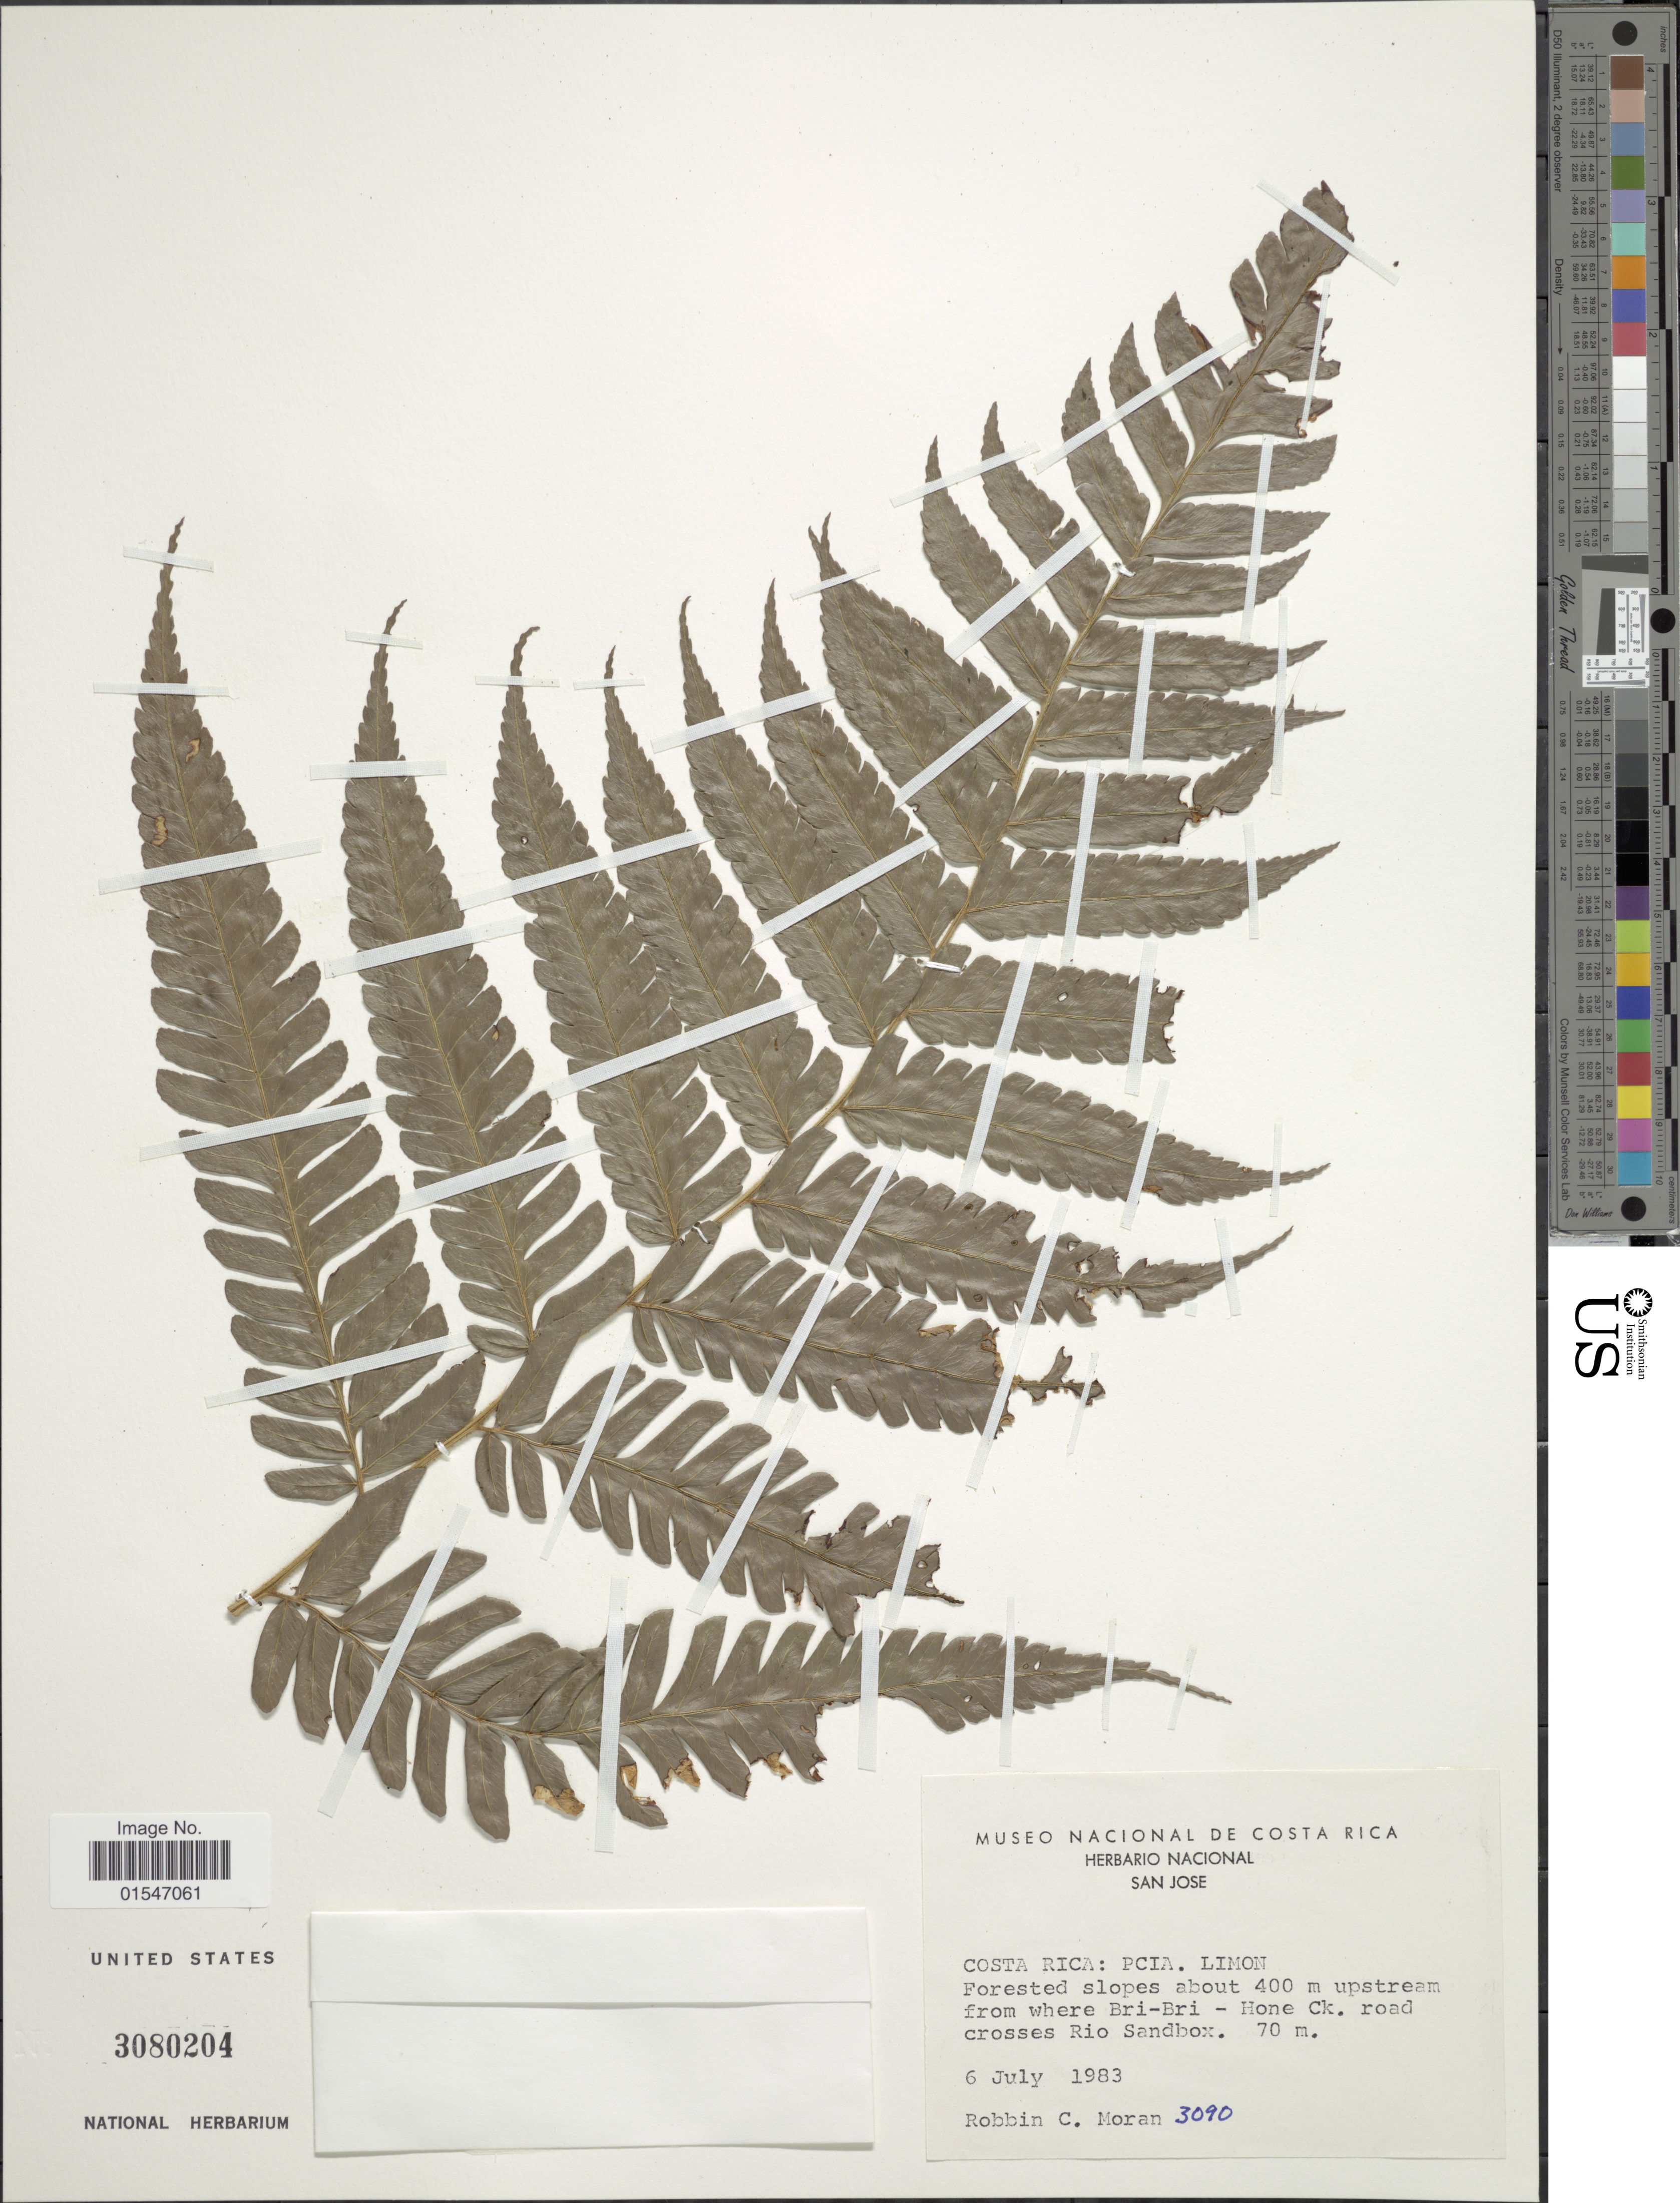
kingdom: Plantae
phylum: Tracheophyta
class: Polypodiopsida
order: Polypodiales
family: Dryopteridaceae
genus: Polybotrya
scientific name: Polybotrya sp.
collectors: R. C. Moran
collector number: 3090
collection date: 1983-07-06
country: Costa Rica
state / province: Limón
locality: Costa Rica: Pcia. Limon, 400 m upstream from where Bri-Bri - Hone Ck, road crosses Rio Sandbox.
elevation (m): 70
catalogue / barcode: US 3080204